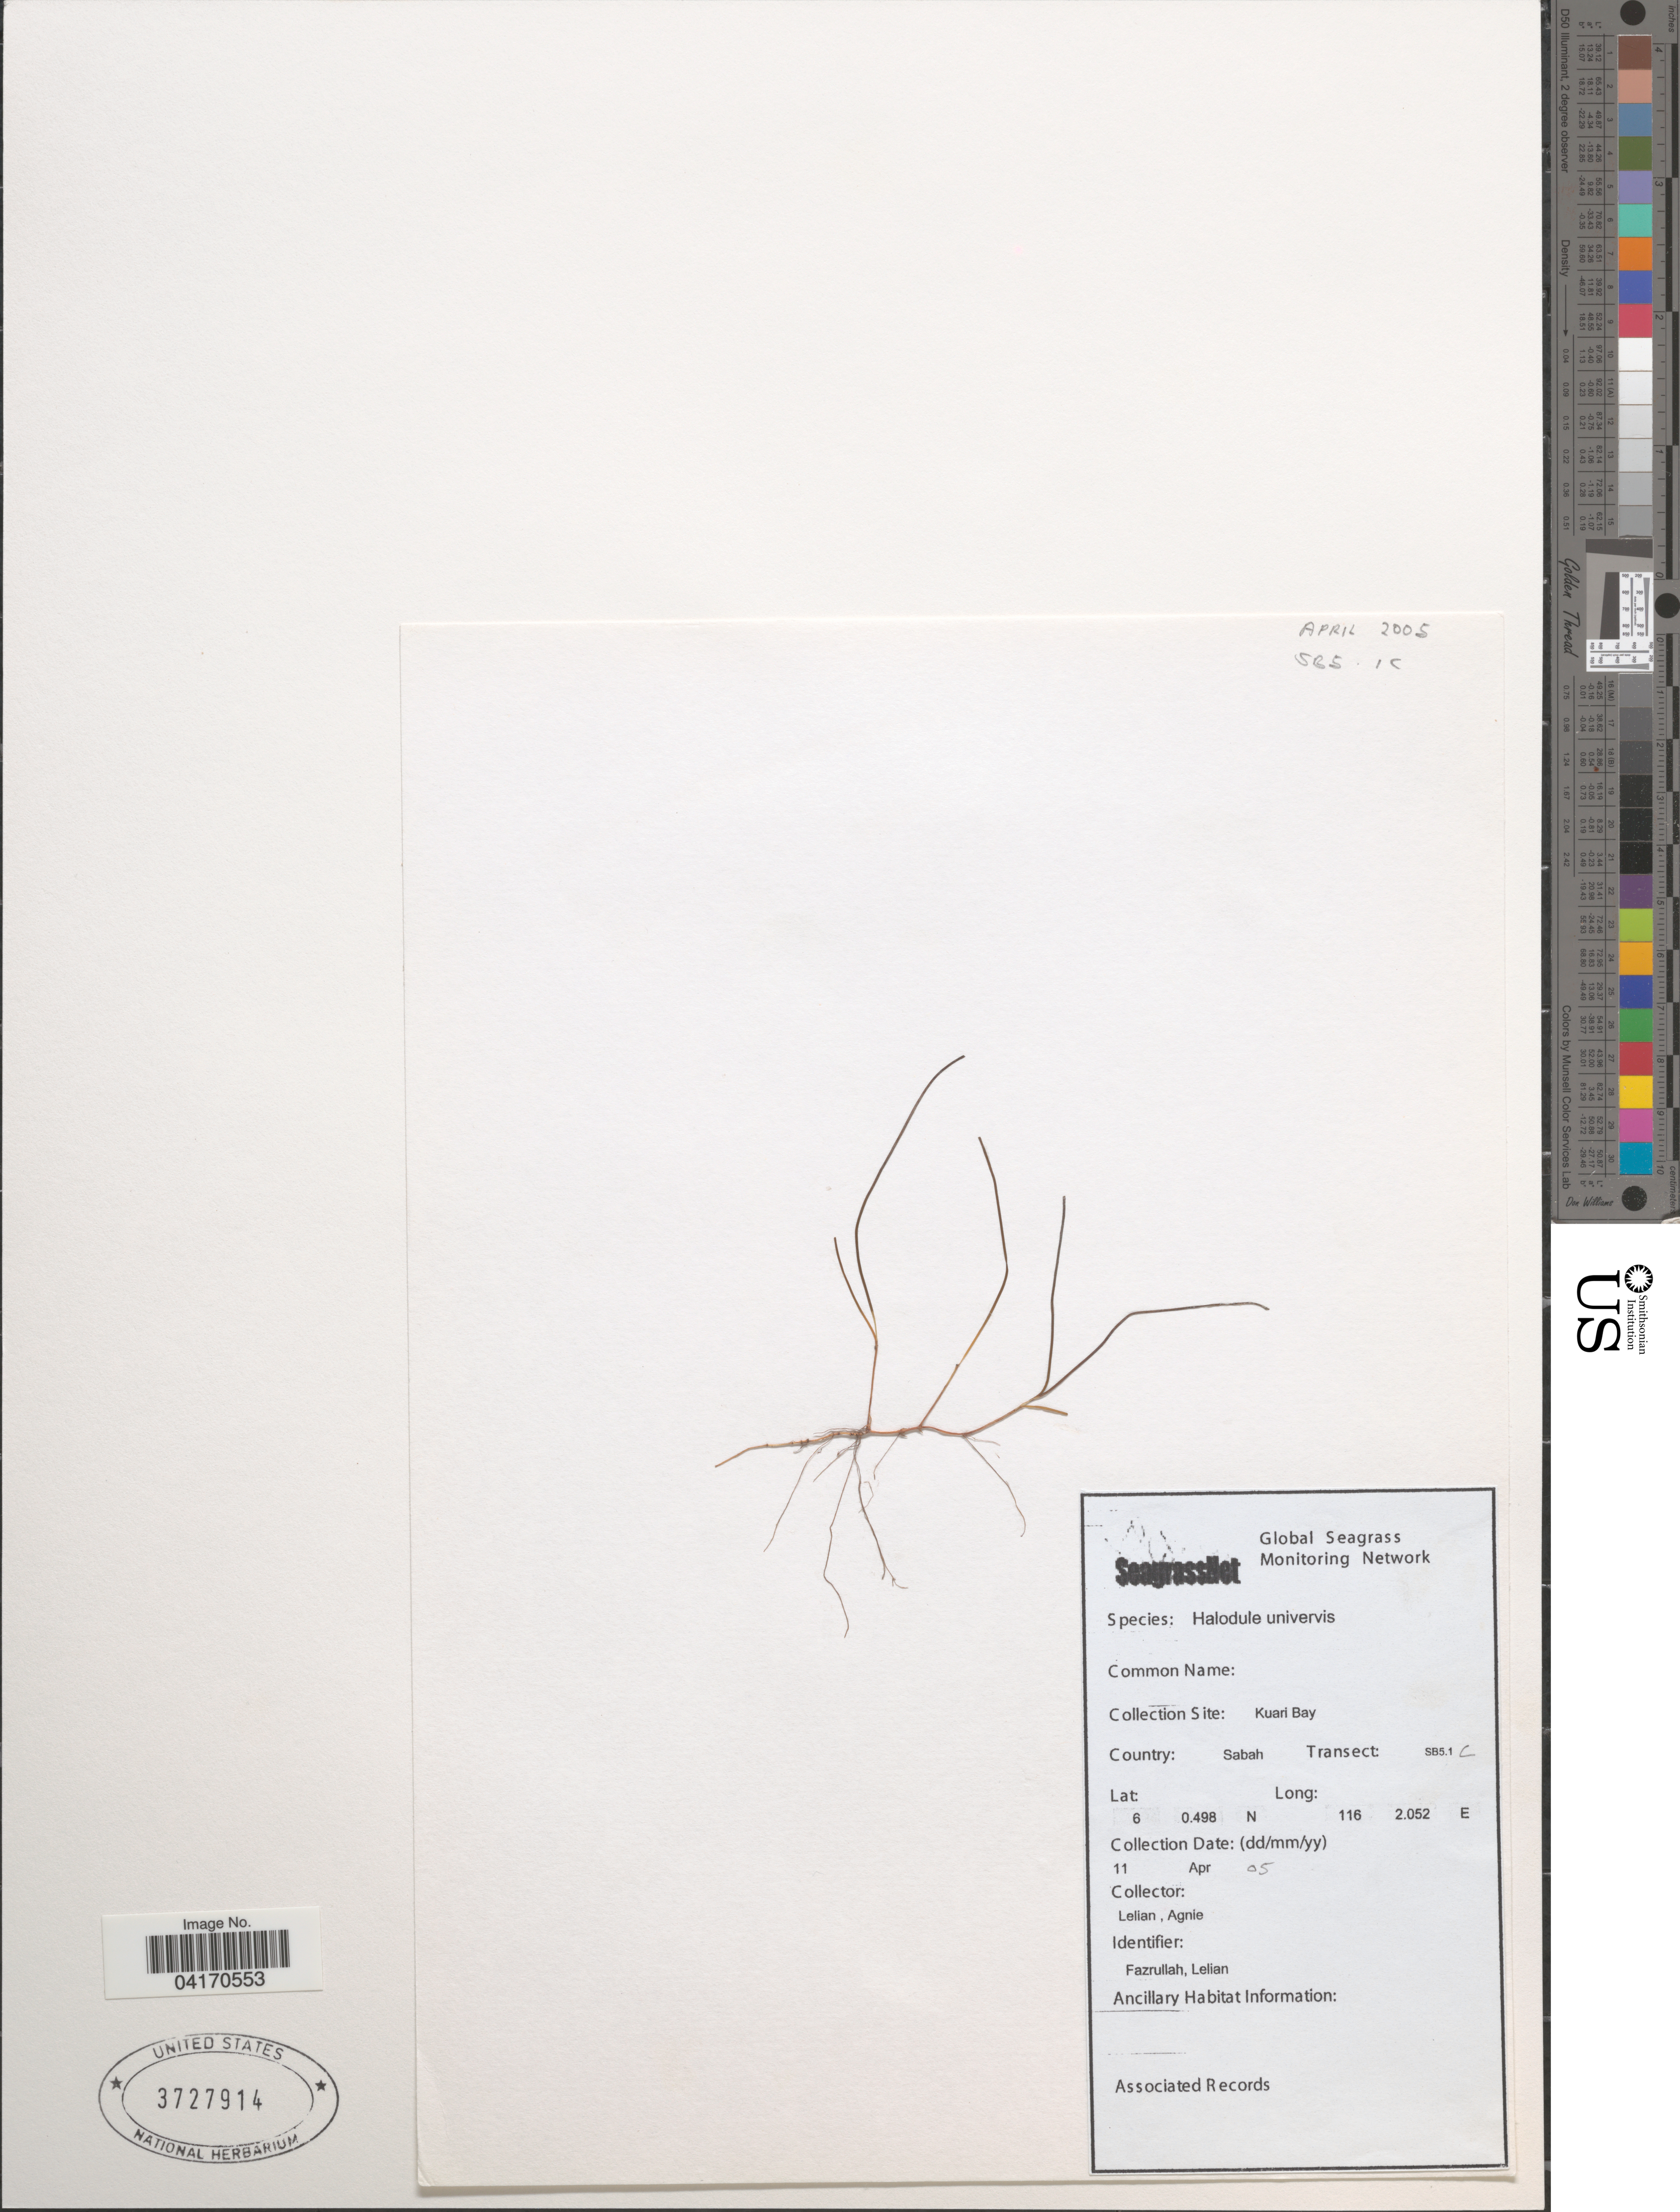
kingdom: Plantae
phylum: Tracheophyta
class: Liliopsida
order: Alismatales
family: Cymodoceaceae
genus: Halodule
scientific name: Halodule uninervis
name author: (Forssk.) Asch.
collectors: Lelian & Agnie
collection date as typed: Transcribed d/m/y: 11/4/5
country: Malaysia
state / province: Sabah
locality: Collection Site: Kuari Bay. Country: Sabah. Transect: SB5.1C.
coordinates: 6 0.498, 116 2.052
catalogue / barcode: US 3727914